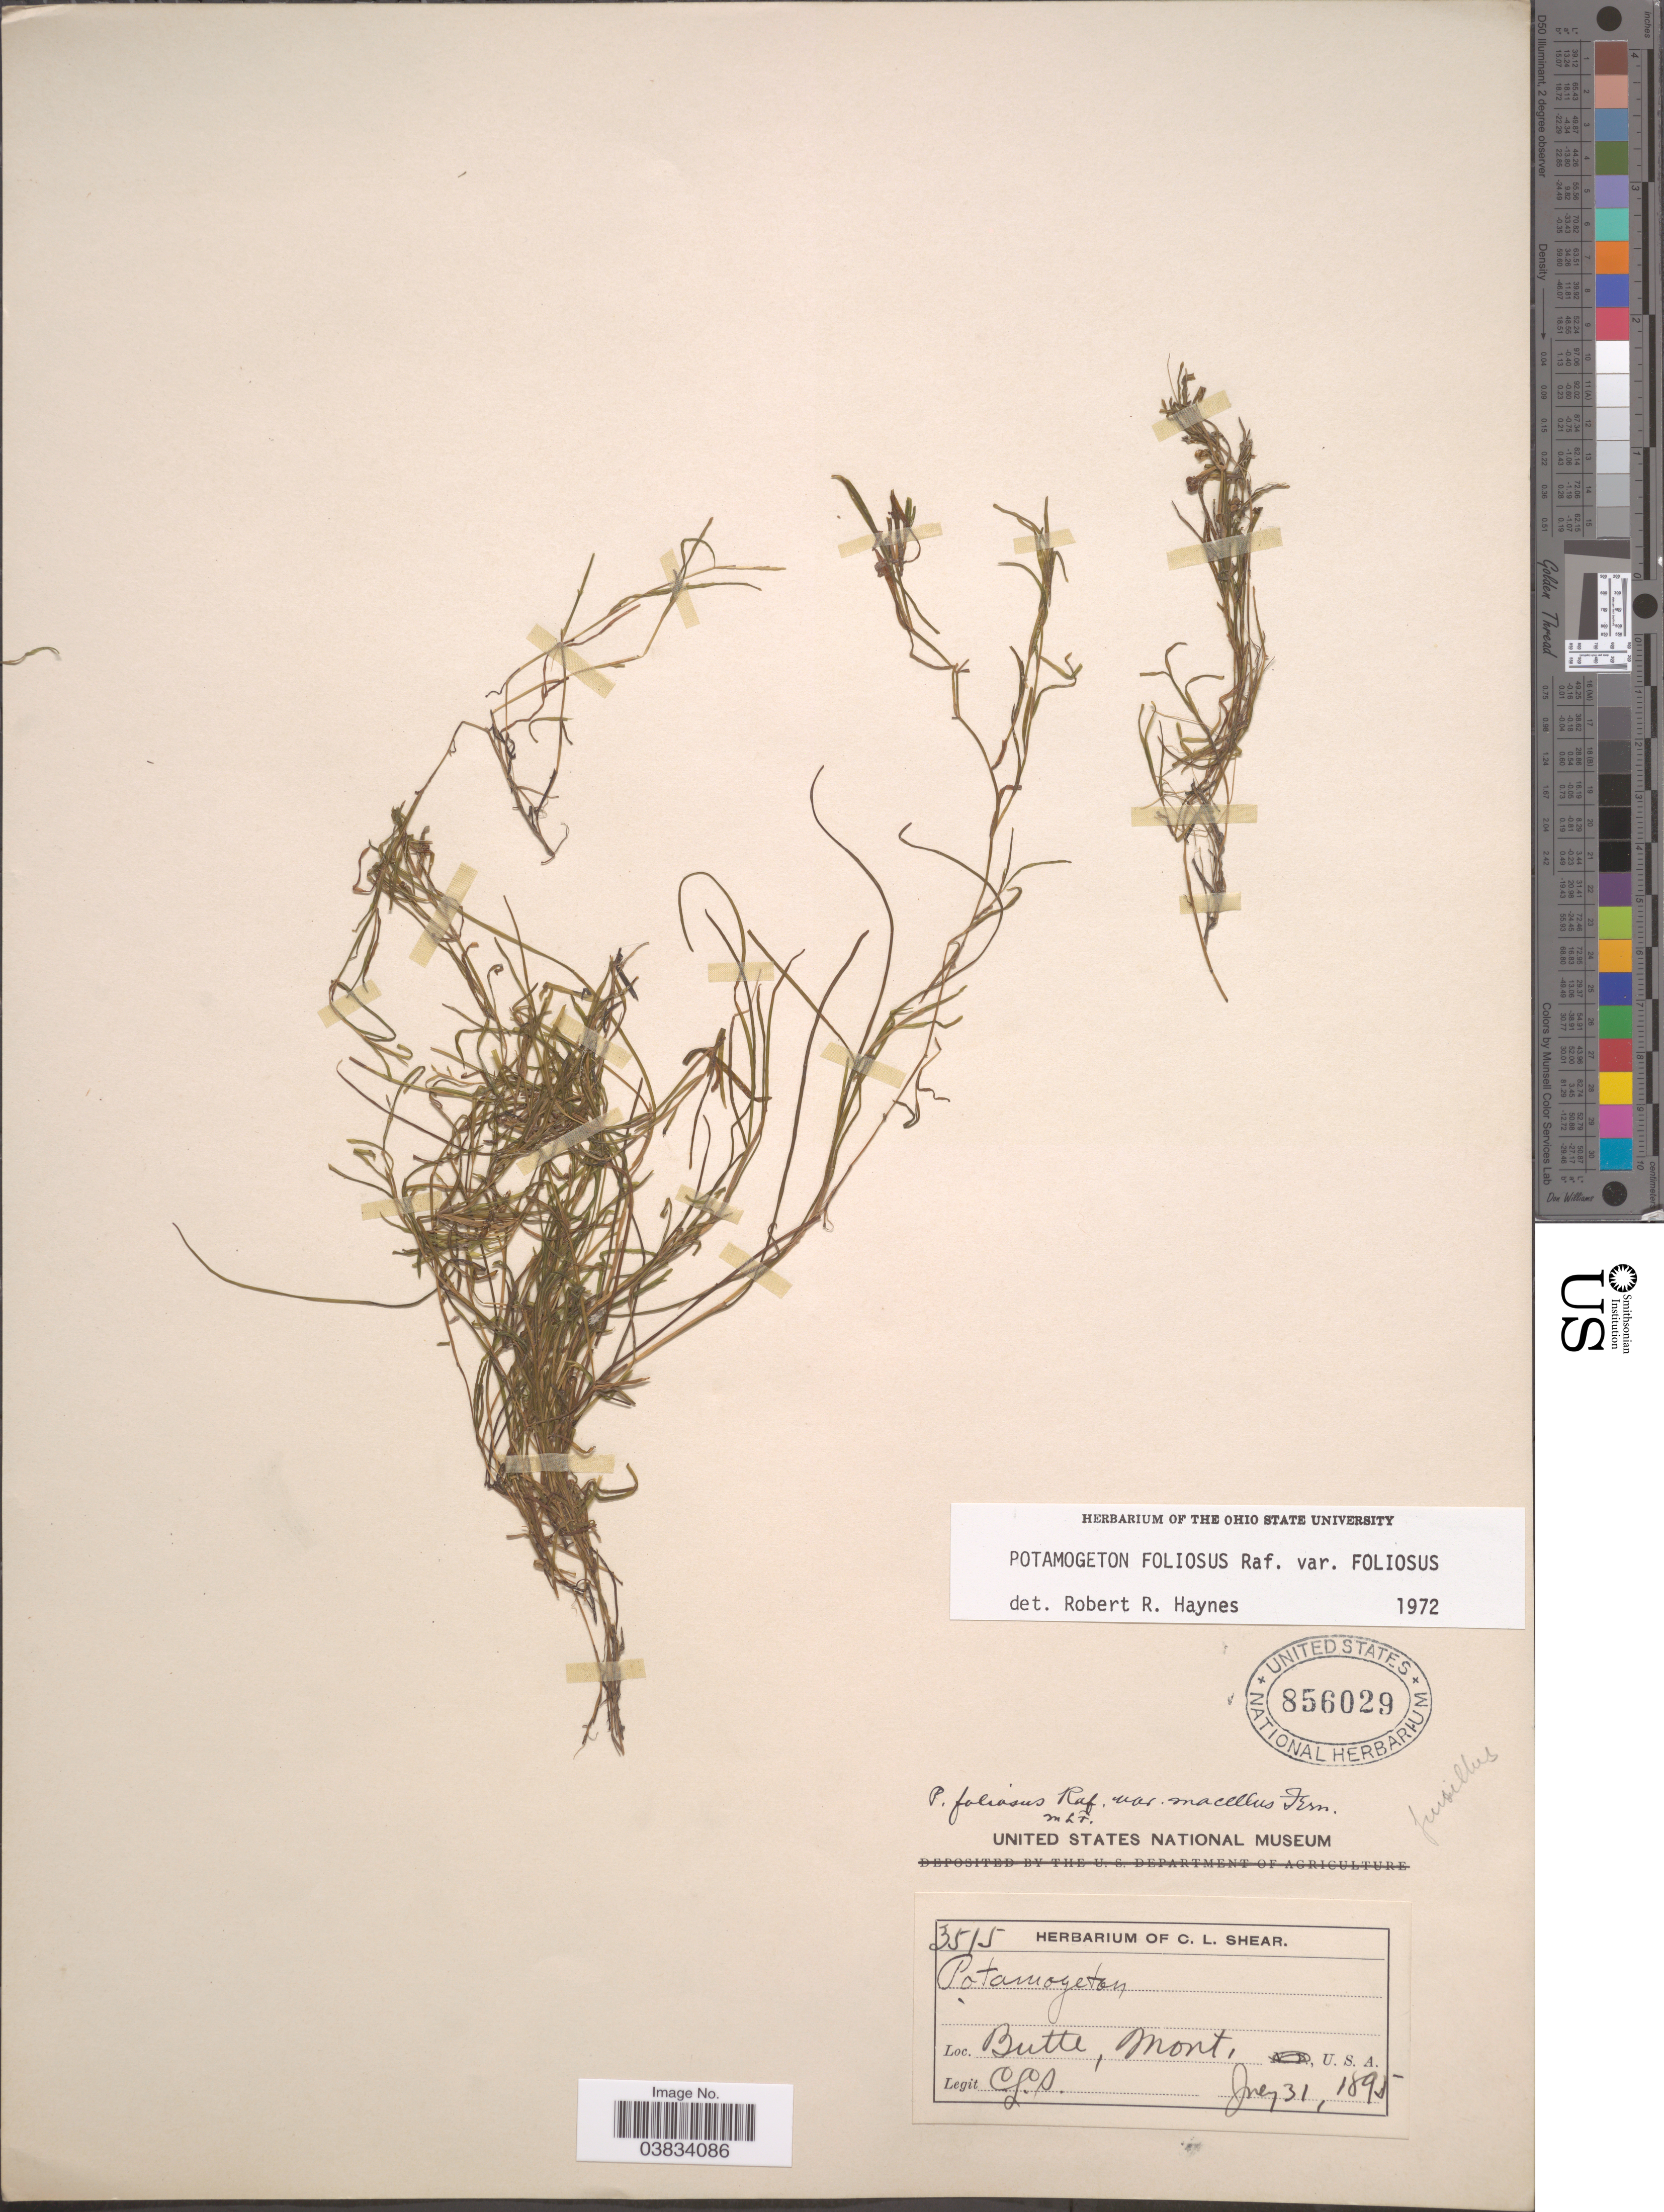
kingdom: Plantae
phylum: Tracheophyta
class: Liliopsida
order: Alismatales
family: Potamogetonaceae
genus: Potamogeton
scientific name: Potamogeton foliosus var. foliosus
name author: Raf.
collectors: C. L. Shear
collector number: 3515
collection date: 1895-07-31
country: United States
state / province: Montana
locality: Butte.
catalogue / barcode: US 856029